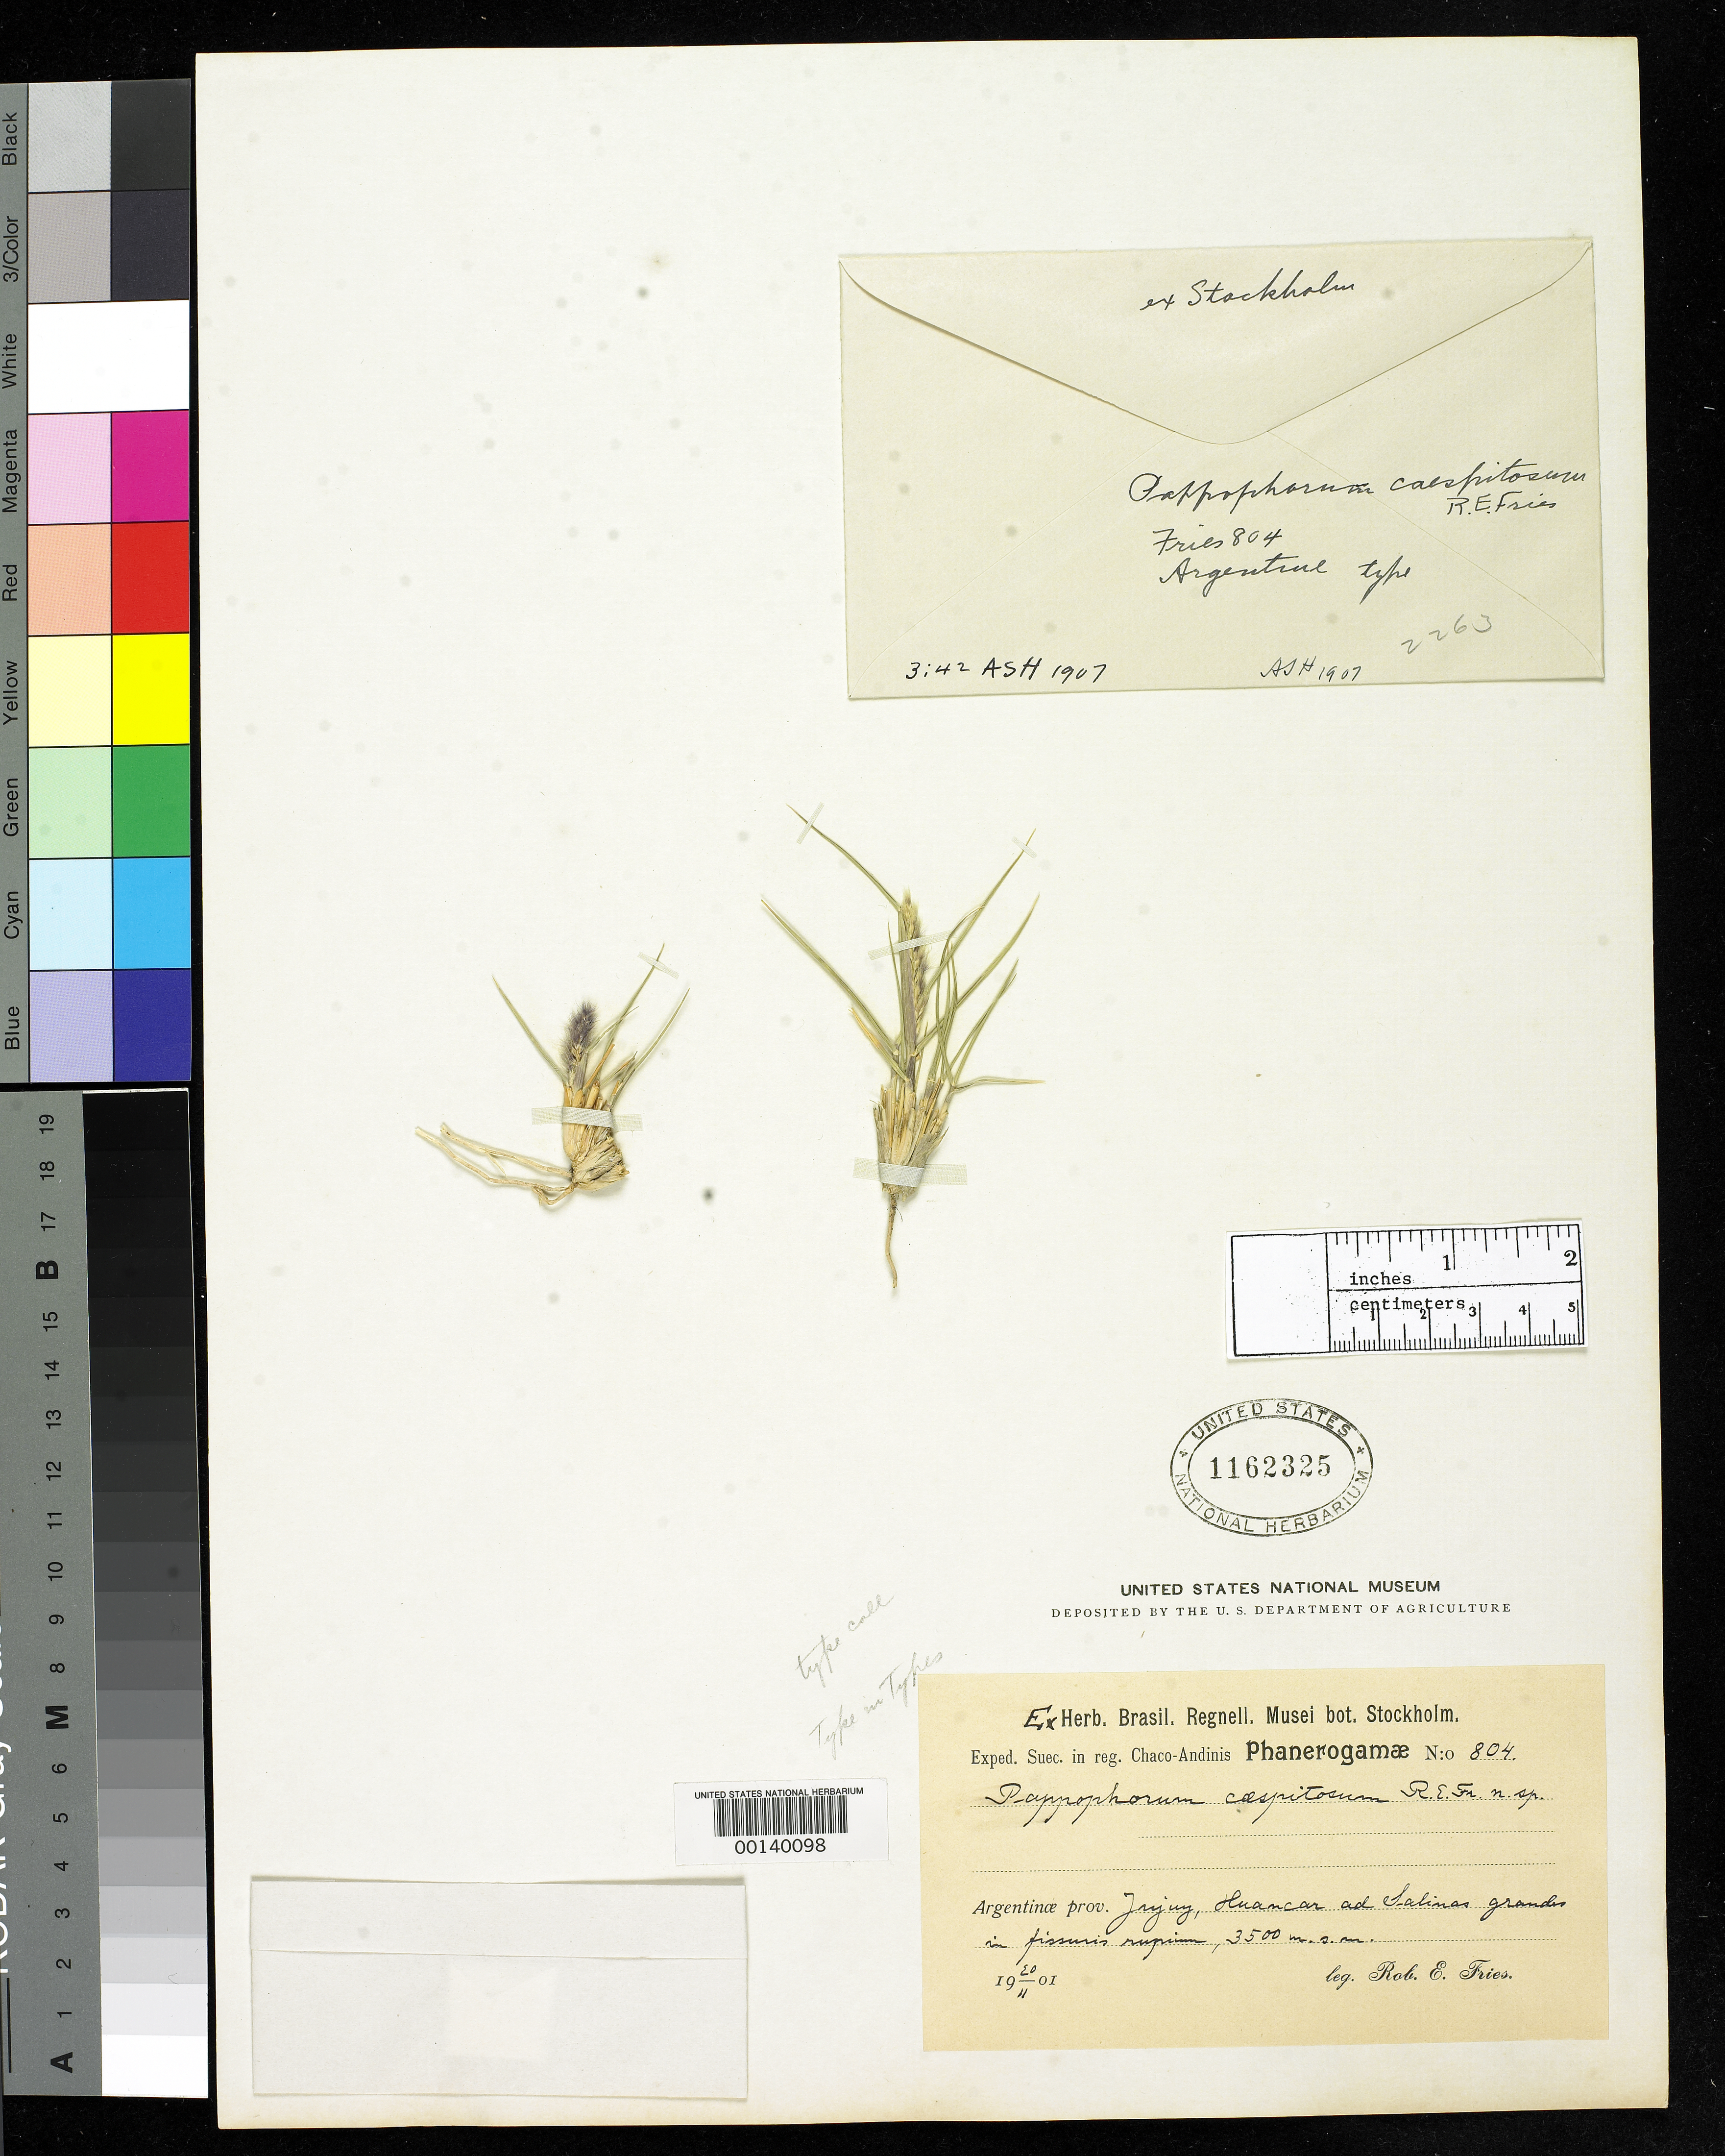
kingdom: Plantae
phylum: Tracheophyta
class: Liliopsida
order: Poales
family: Poaceae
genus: Pappophorum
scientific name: Pappophorum caespitosum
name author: R.E. Fr.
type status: Type Collection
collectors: R. E. Fries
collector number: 804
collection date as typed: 20 Nov 1901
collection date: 1901-11-20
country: Argentina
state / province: Jujuy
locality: Huancar ad Salinas Grandes.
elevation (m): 3500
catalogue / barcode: US 1162325